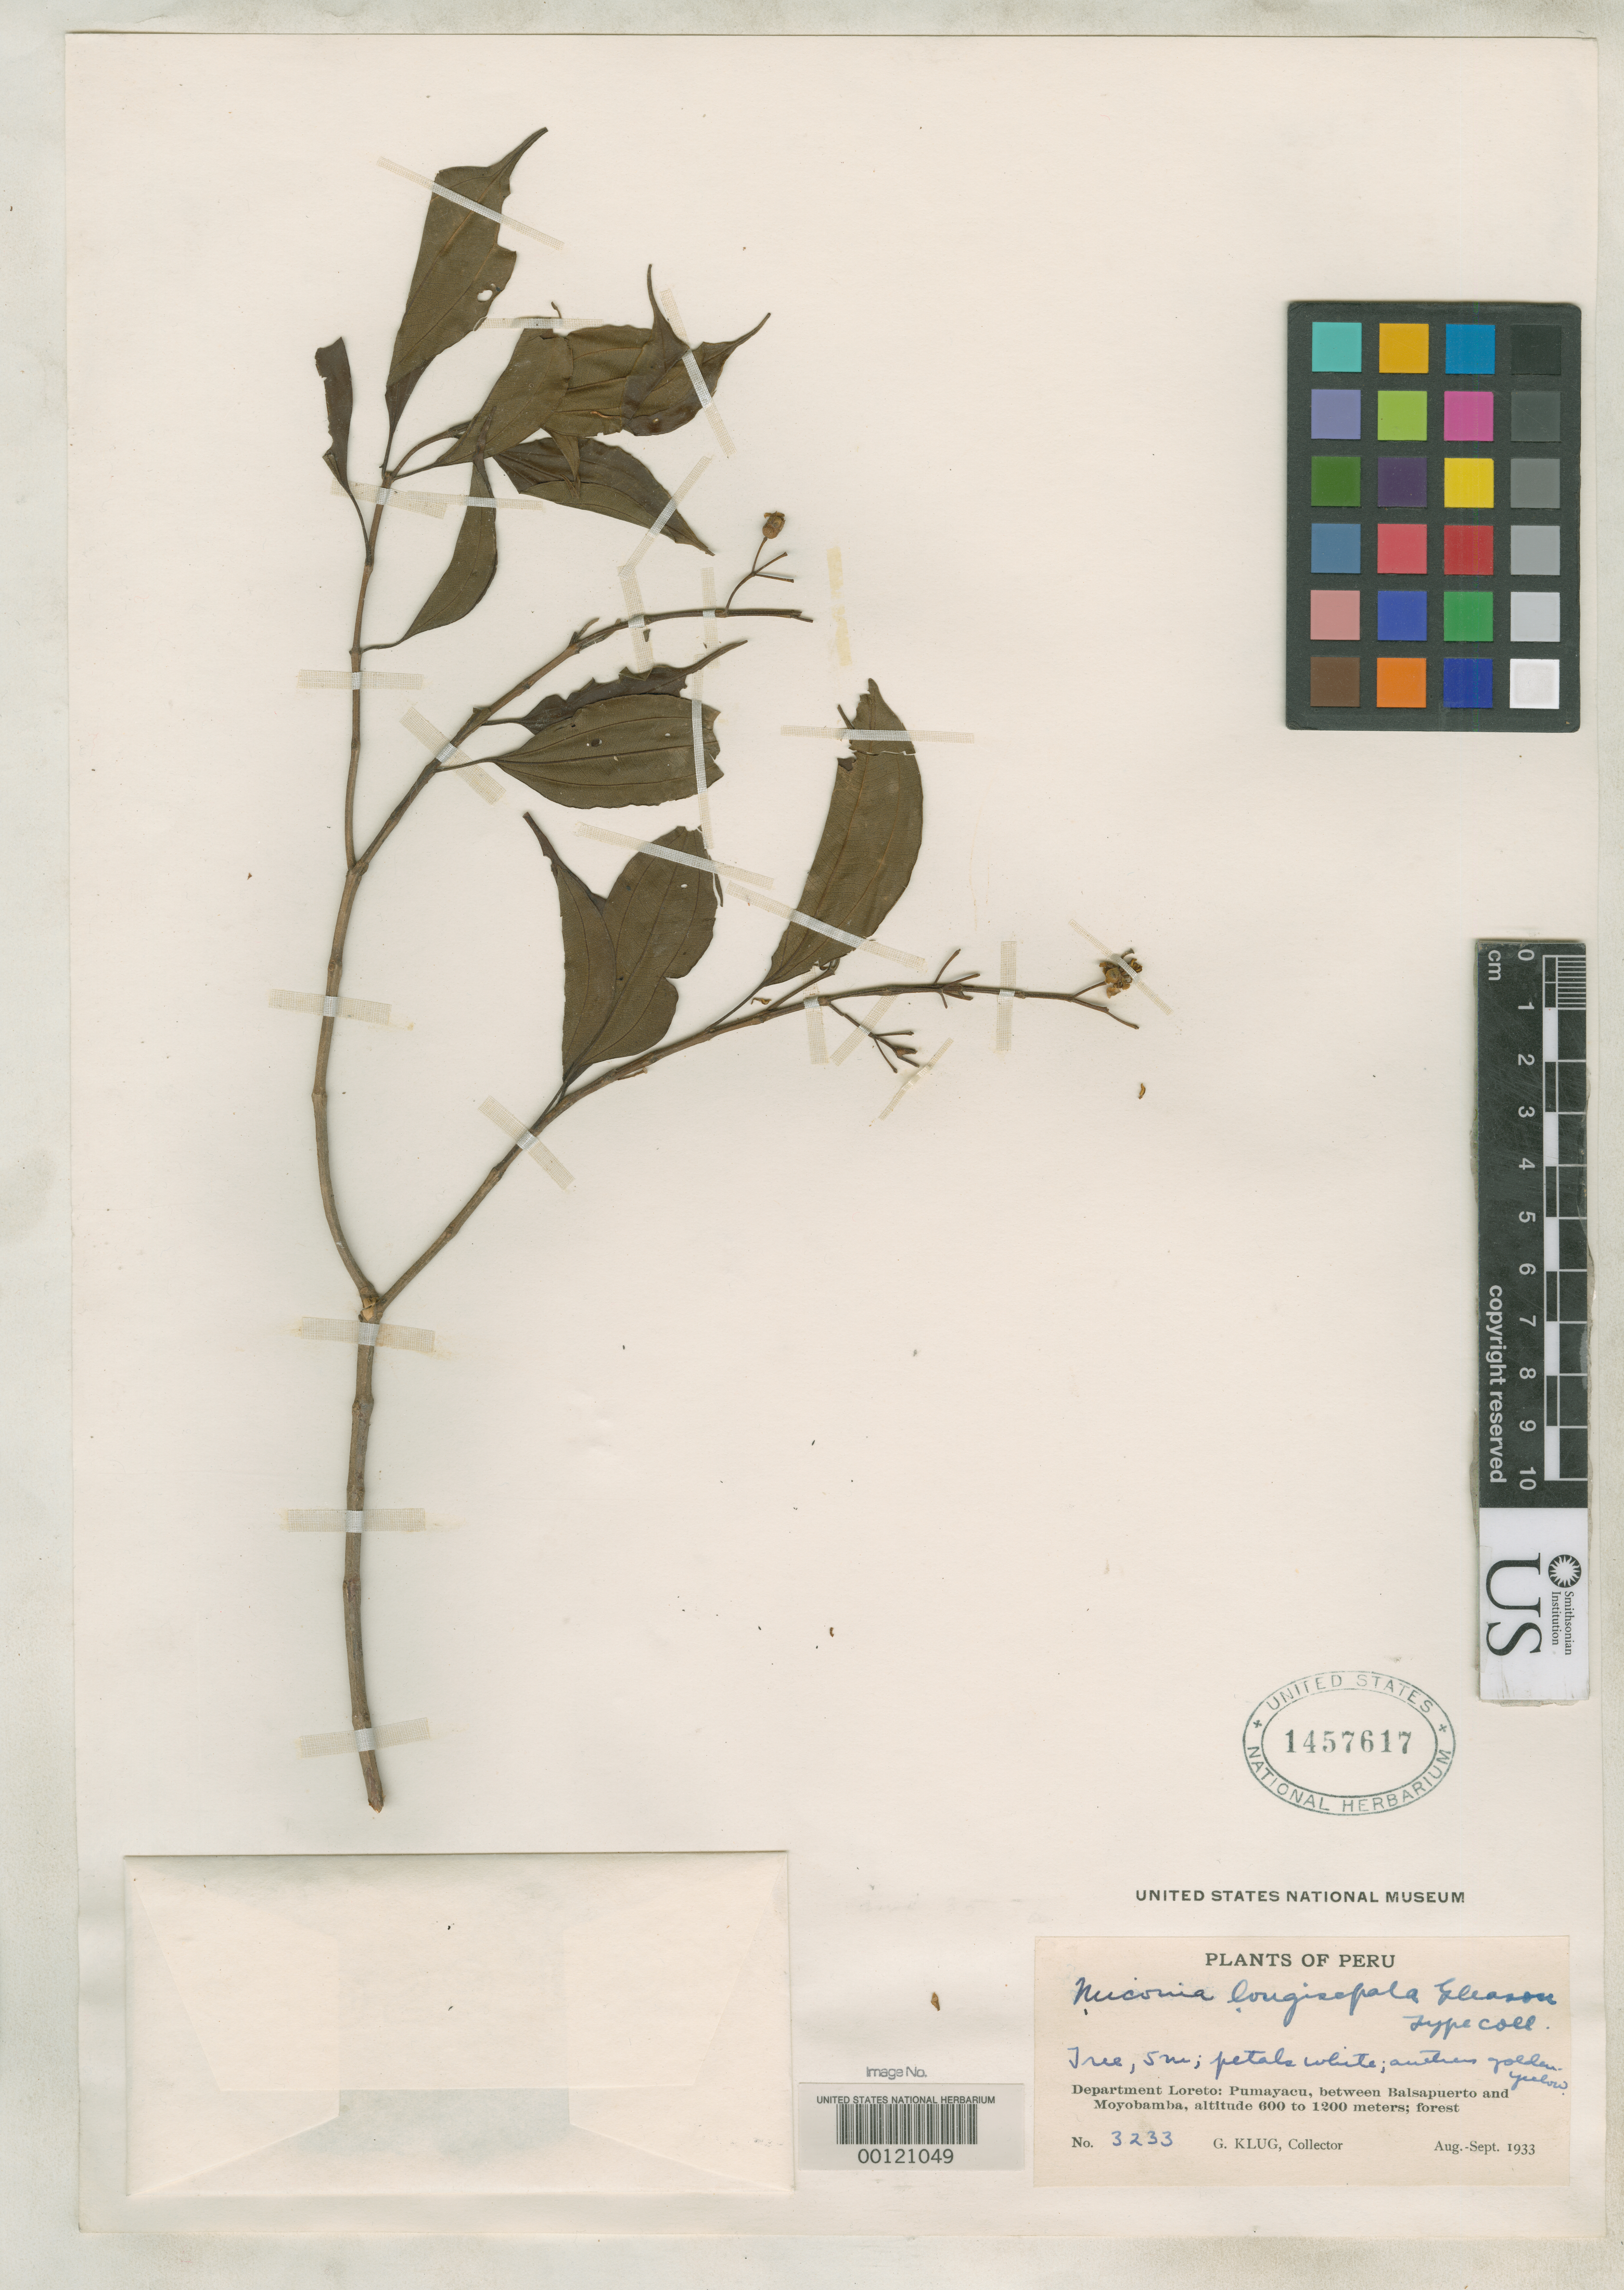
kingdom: Plantae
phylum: Tracheophyta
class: Magnoliopsida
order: Myrtales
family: Melastomataceae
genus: Miconia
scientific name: Miconia longisepala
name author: Gleason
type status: Isotype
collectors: G. Klug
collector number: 3233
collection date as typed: Aug 1933 to -- Sep 1933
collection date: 1933-08/1933-09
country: Peru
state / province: Loreto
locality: Pumayucu, between Balsapuerto and Moyabamba.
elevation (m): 600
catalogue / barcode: US 1457617